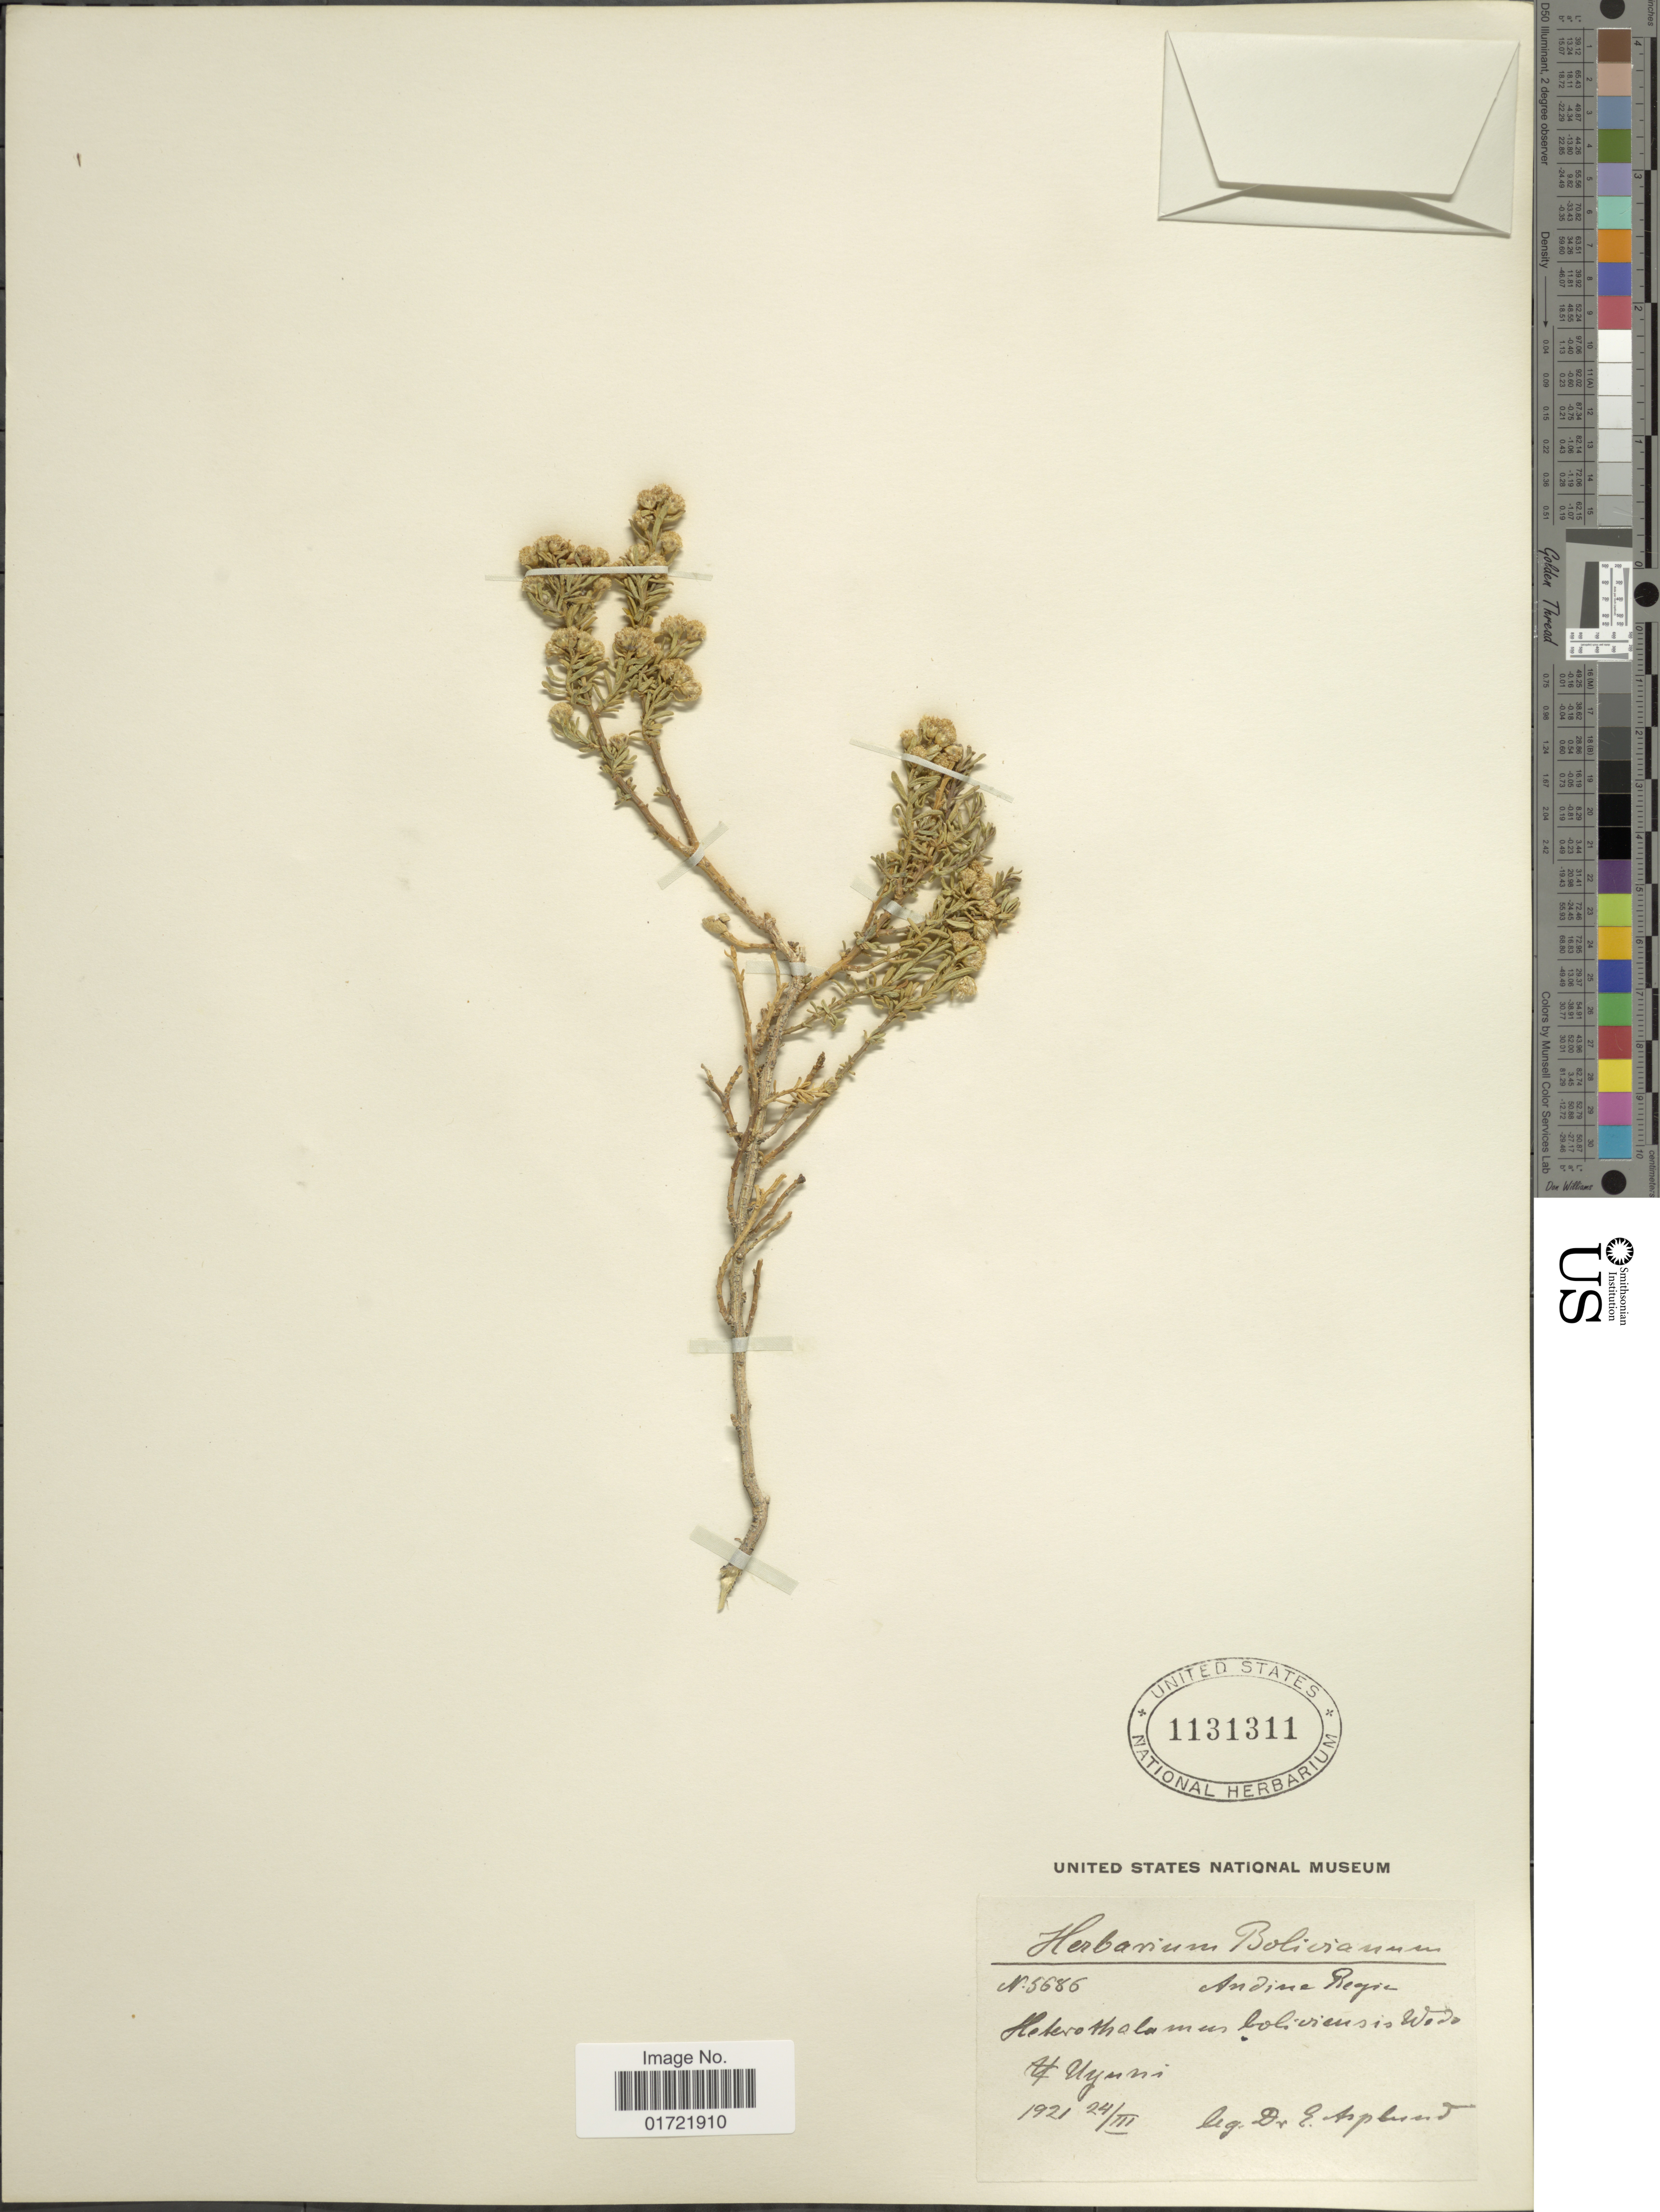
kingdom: Plantae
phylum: Tracheophyta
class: Magnoliopsida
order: Asterales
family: Asteraceae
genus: Baccharis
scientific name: Baccharis bolivensis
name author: (Wedd.) Cabrera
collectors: E. Asplund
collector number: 5686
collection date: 1921-03-24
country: Bolivia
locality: Andine Region, Uyuni.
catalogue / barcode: US 1131311